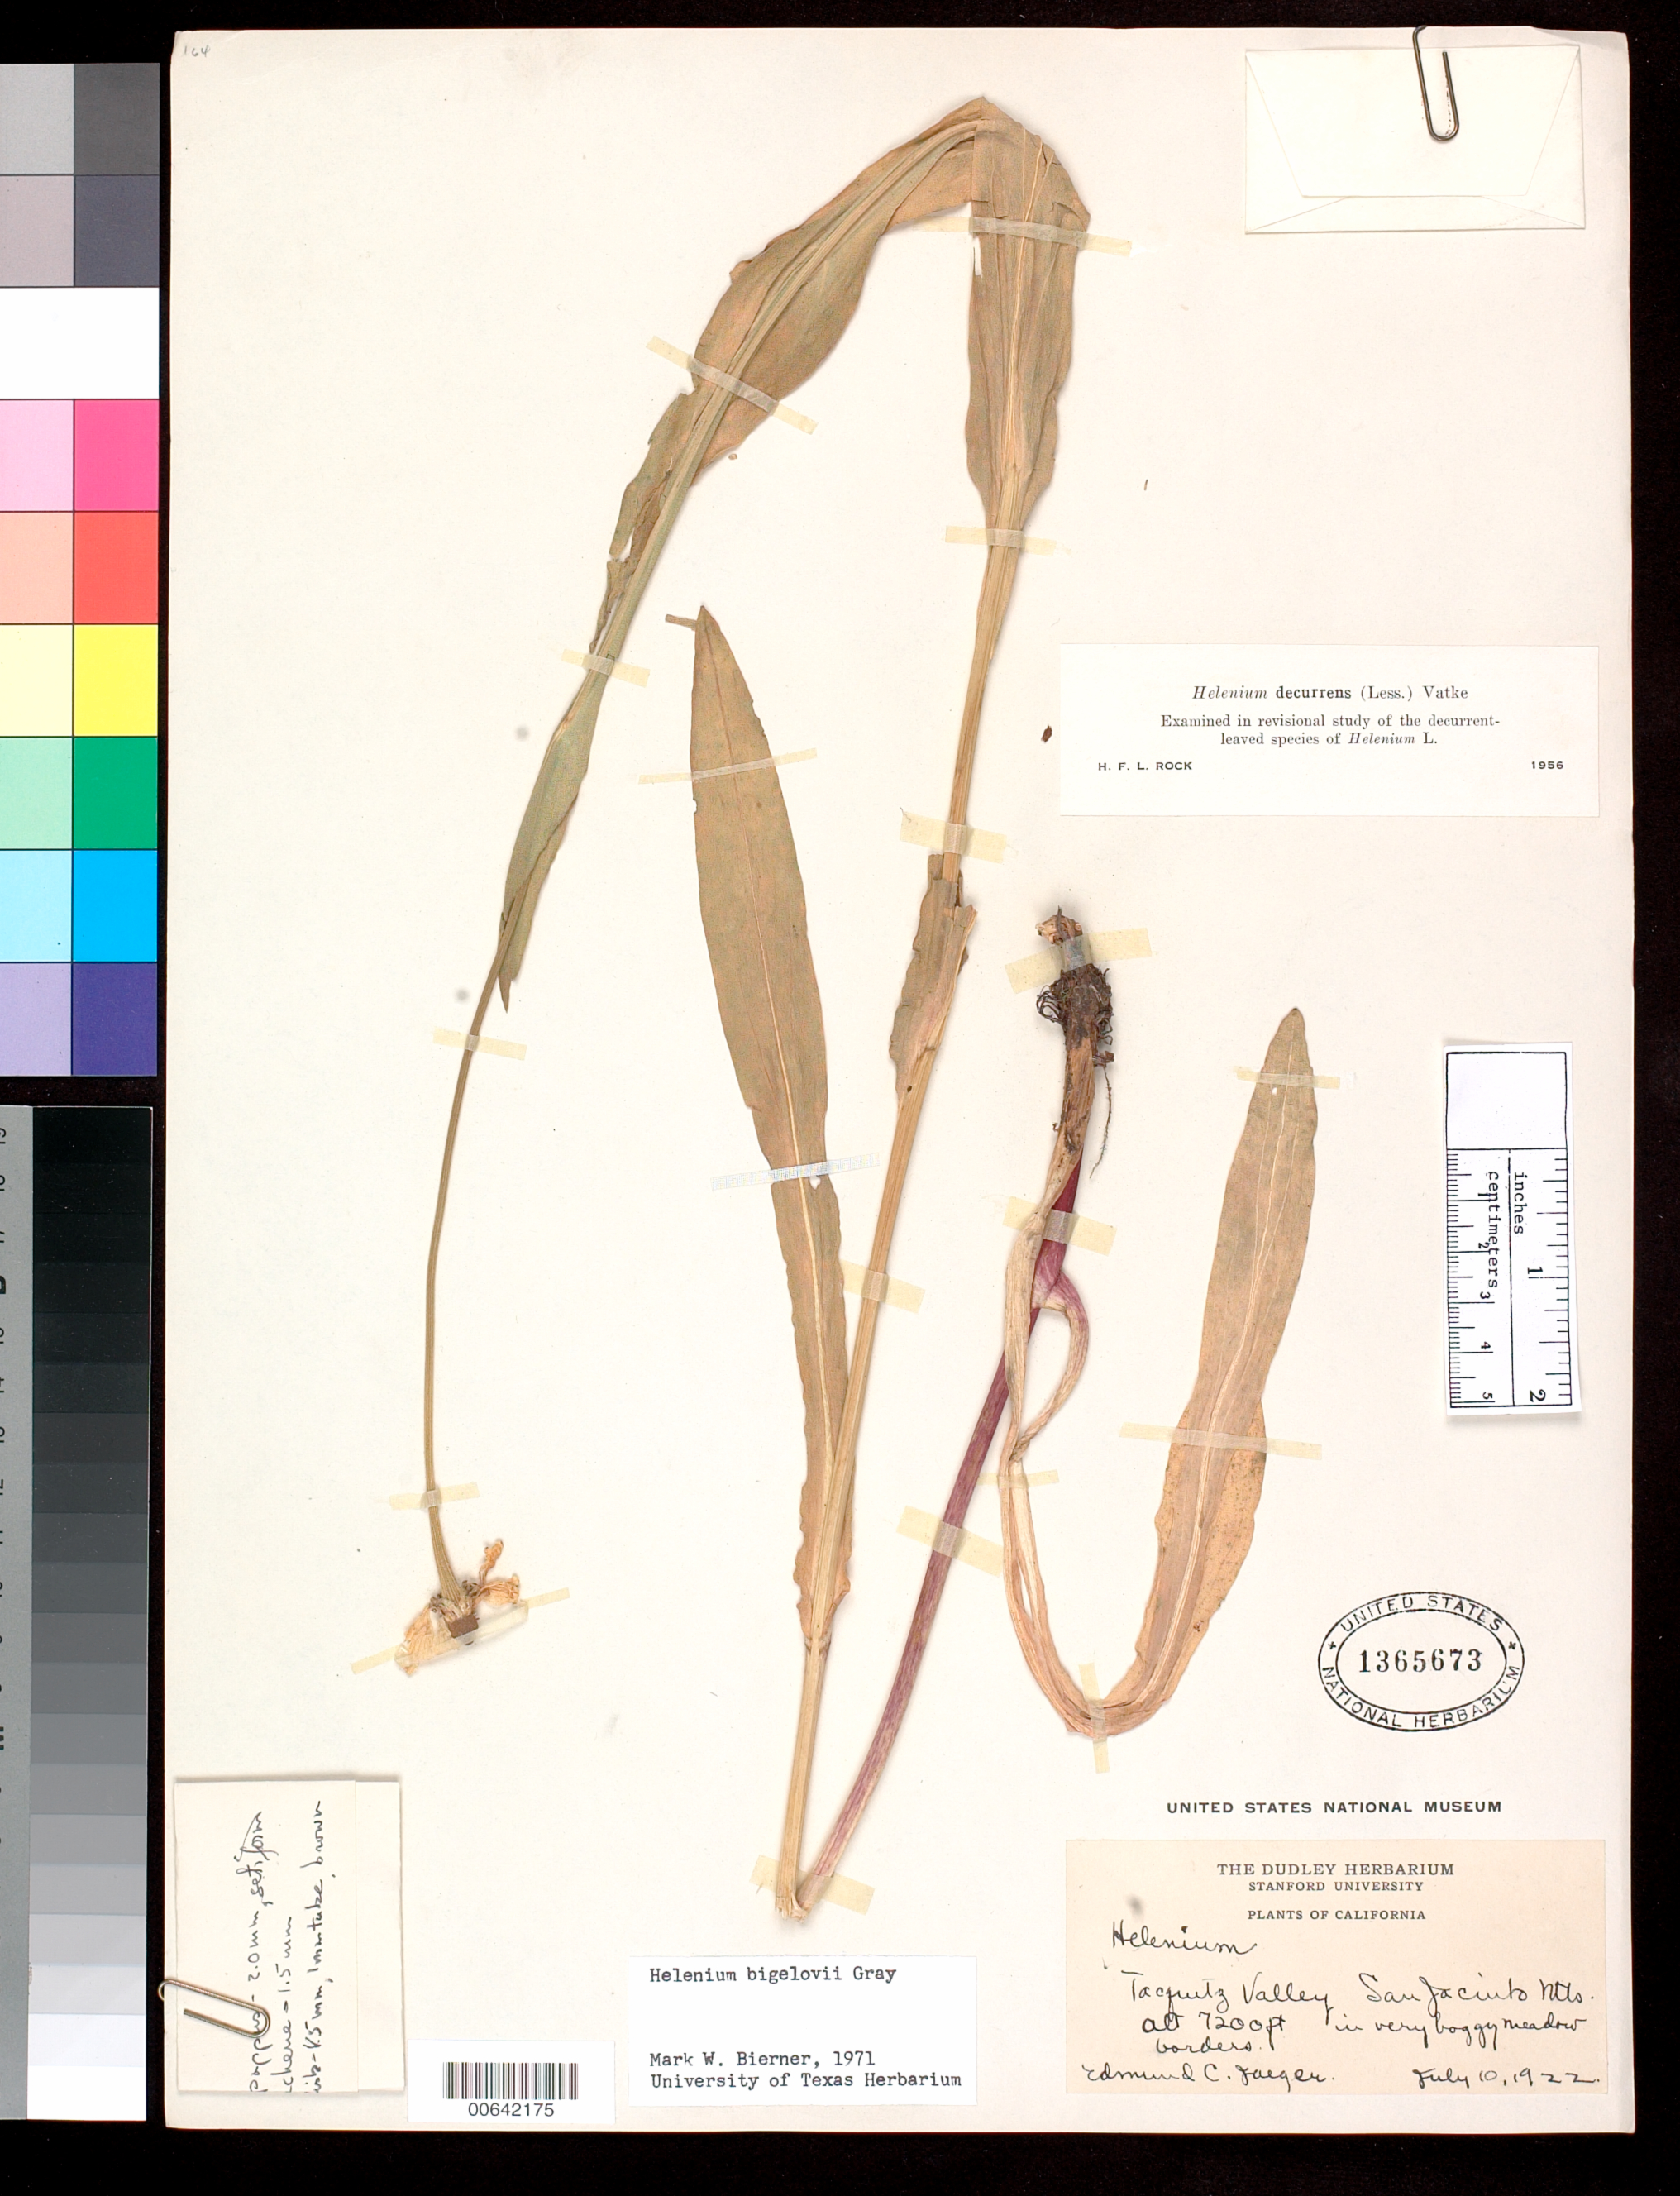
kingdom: Plantae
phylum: Tracheophyta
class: Magnoliopsida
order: Asterales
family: Asteraceae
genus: Helenium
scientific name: Helenium bigelovii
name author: A. Gray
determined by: Bierner, M. W.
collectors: E. Jaeger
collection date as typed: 10 Jul 1922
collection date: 1922-07-10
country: United States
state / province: California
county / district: Riverside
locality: Tacquitz Valley San Jacinto Mts. in very boggy meadow borders.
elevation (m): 2195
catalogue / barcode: US 1365673